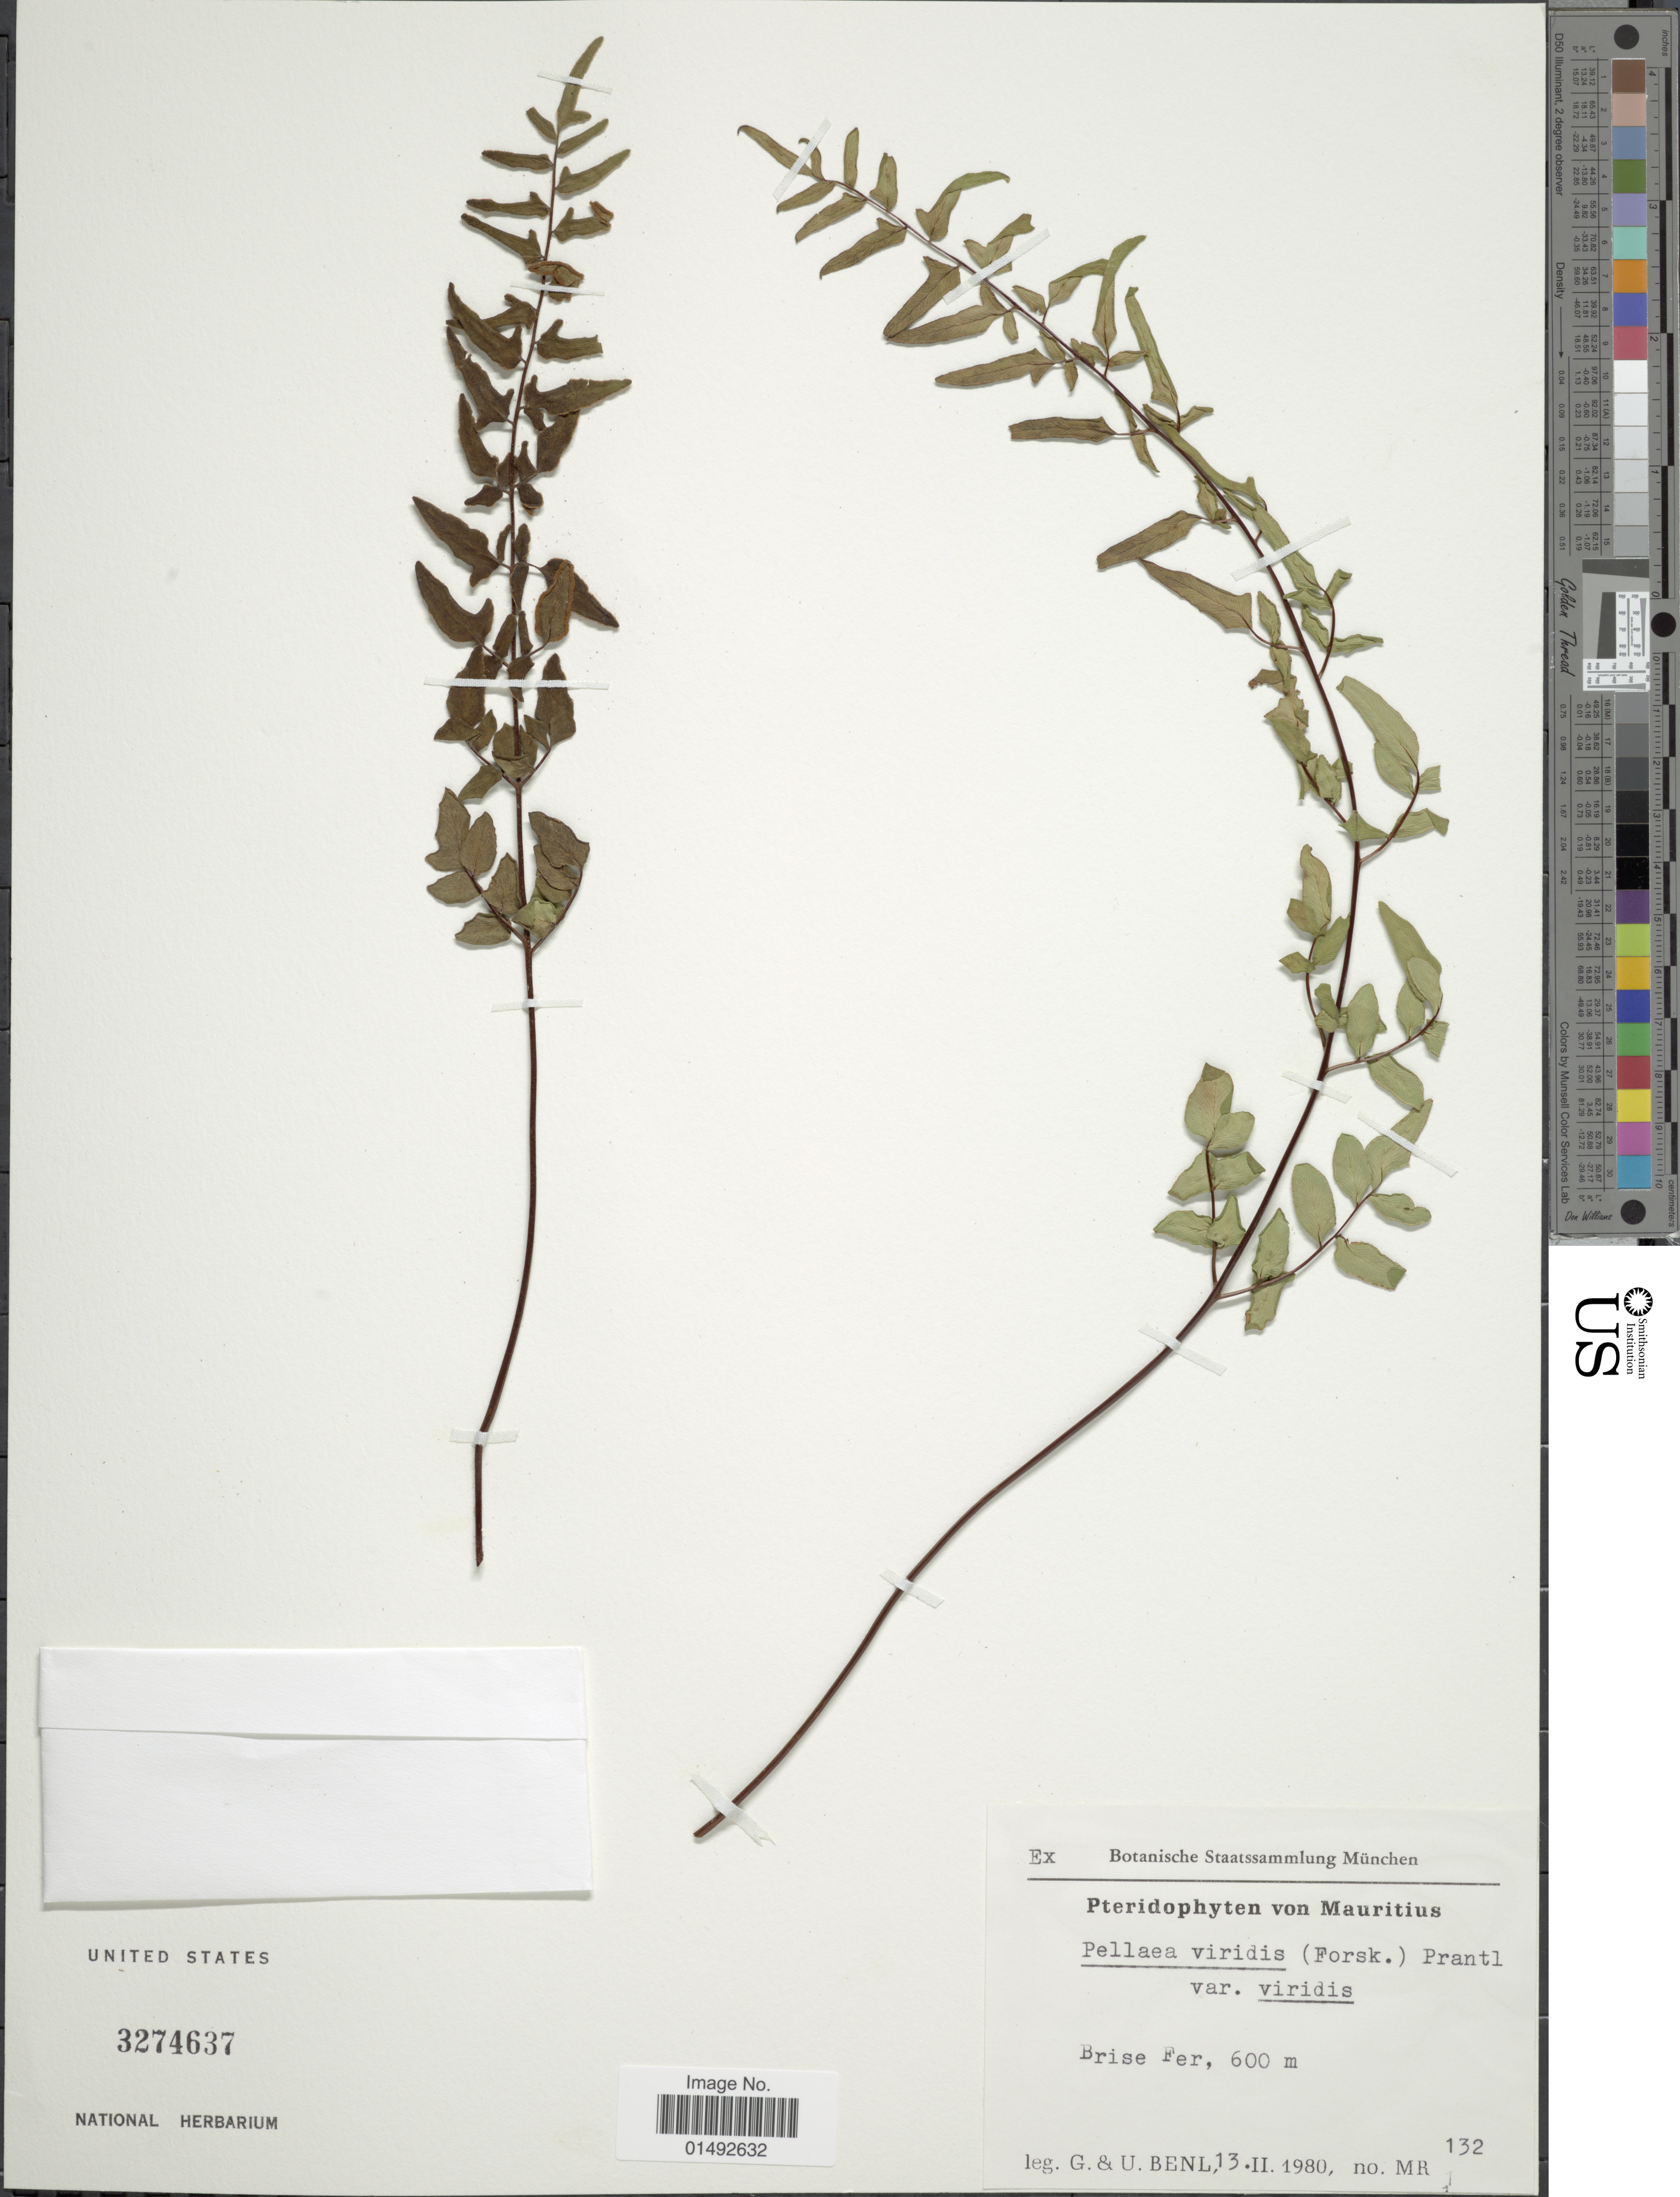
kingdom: Plantae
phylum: Tracheophyta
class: Polypodiopsida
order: Polypodiales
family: Pteridaceae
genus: Pellaea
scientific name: Pellaea viridis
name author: (Forssk.) Prantl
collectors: G. Benl & U. Benl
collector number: MR 132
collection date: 1980-02-13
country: Mauritius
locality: Brise Fer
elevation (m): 600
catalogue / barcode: US 3274637